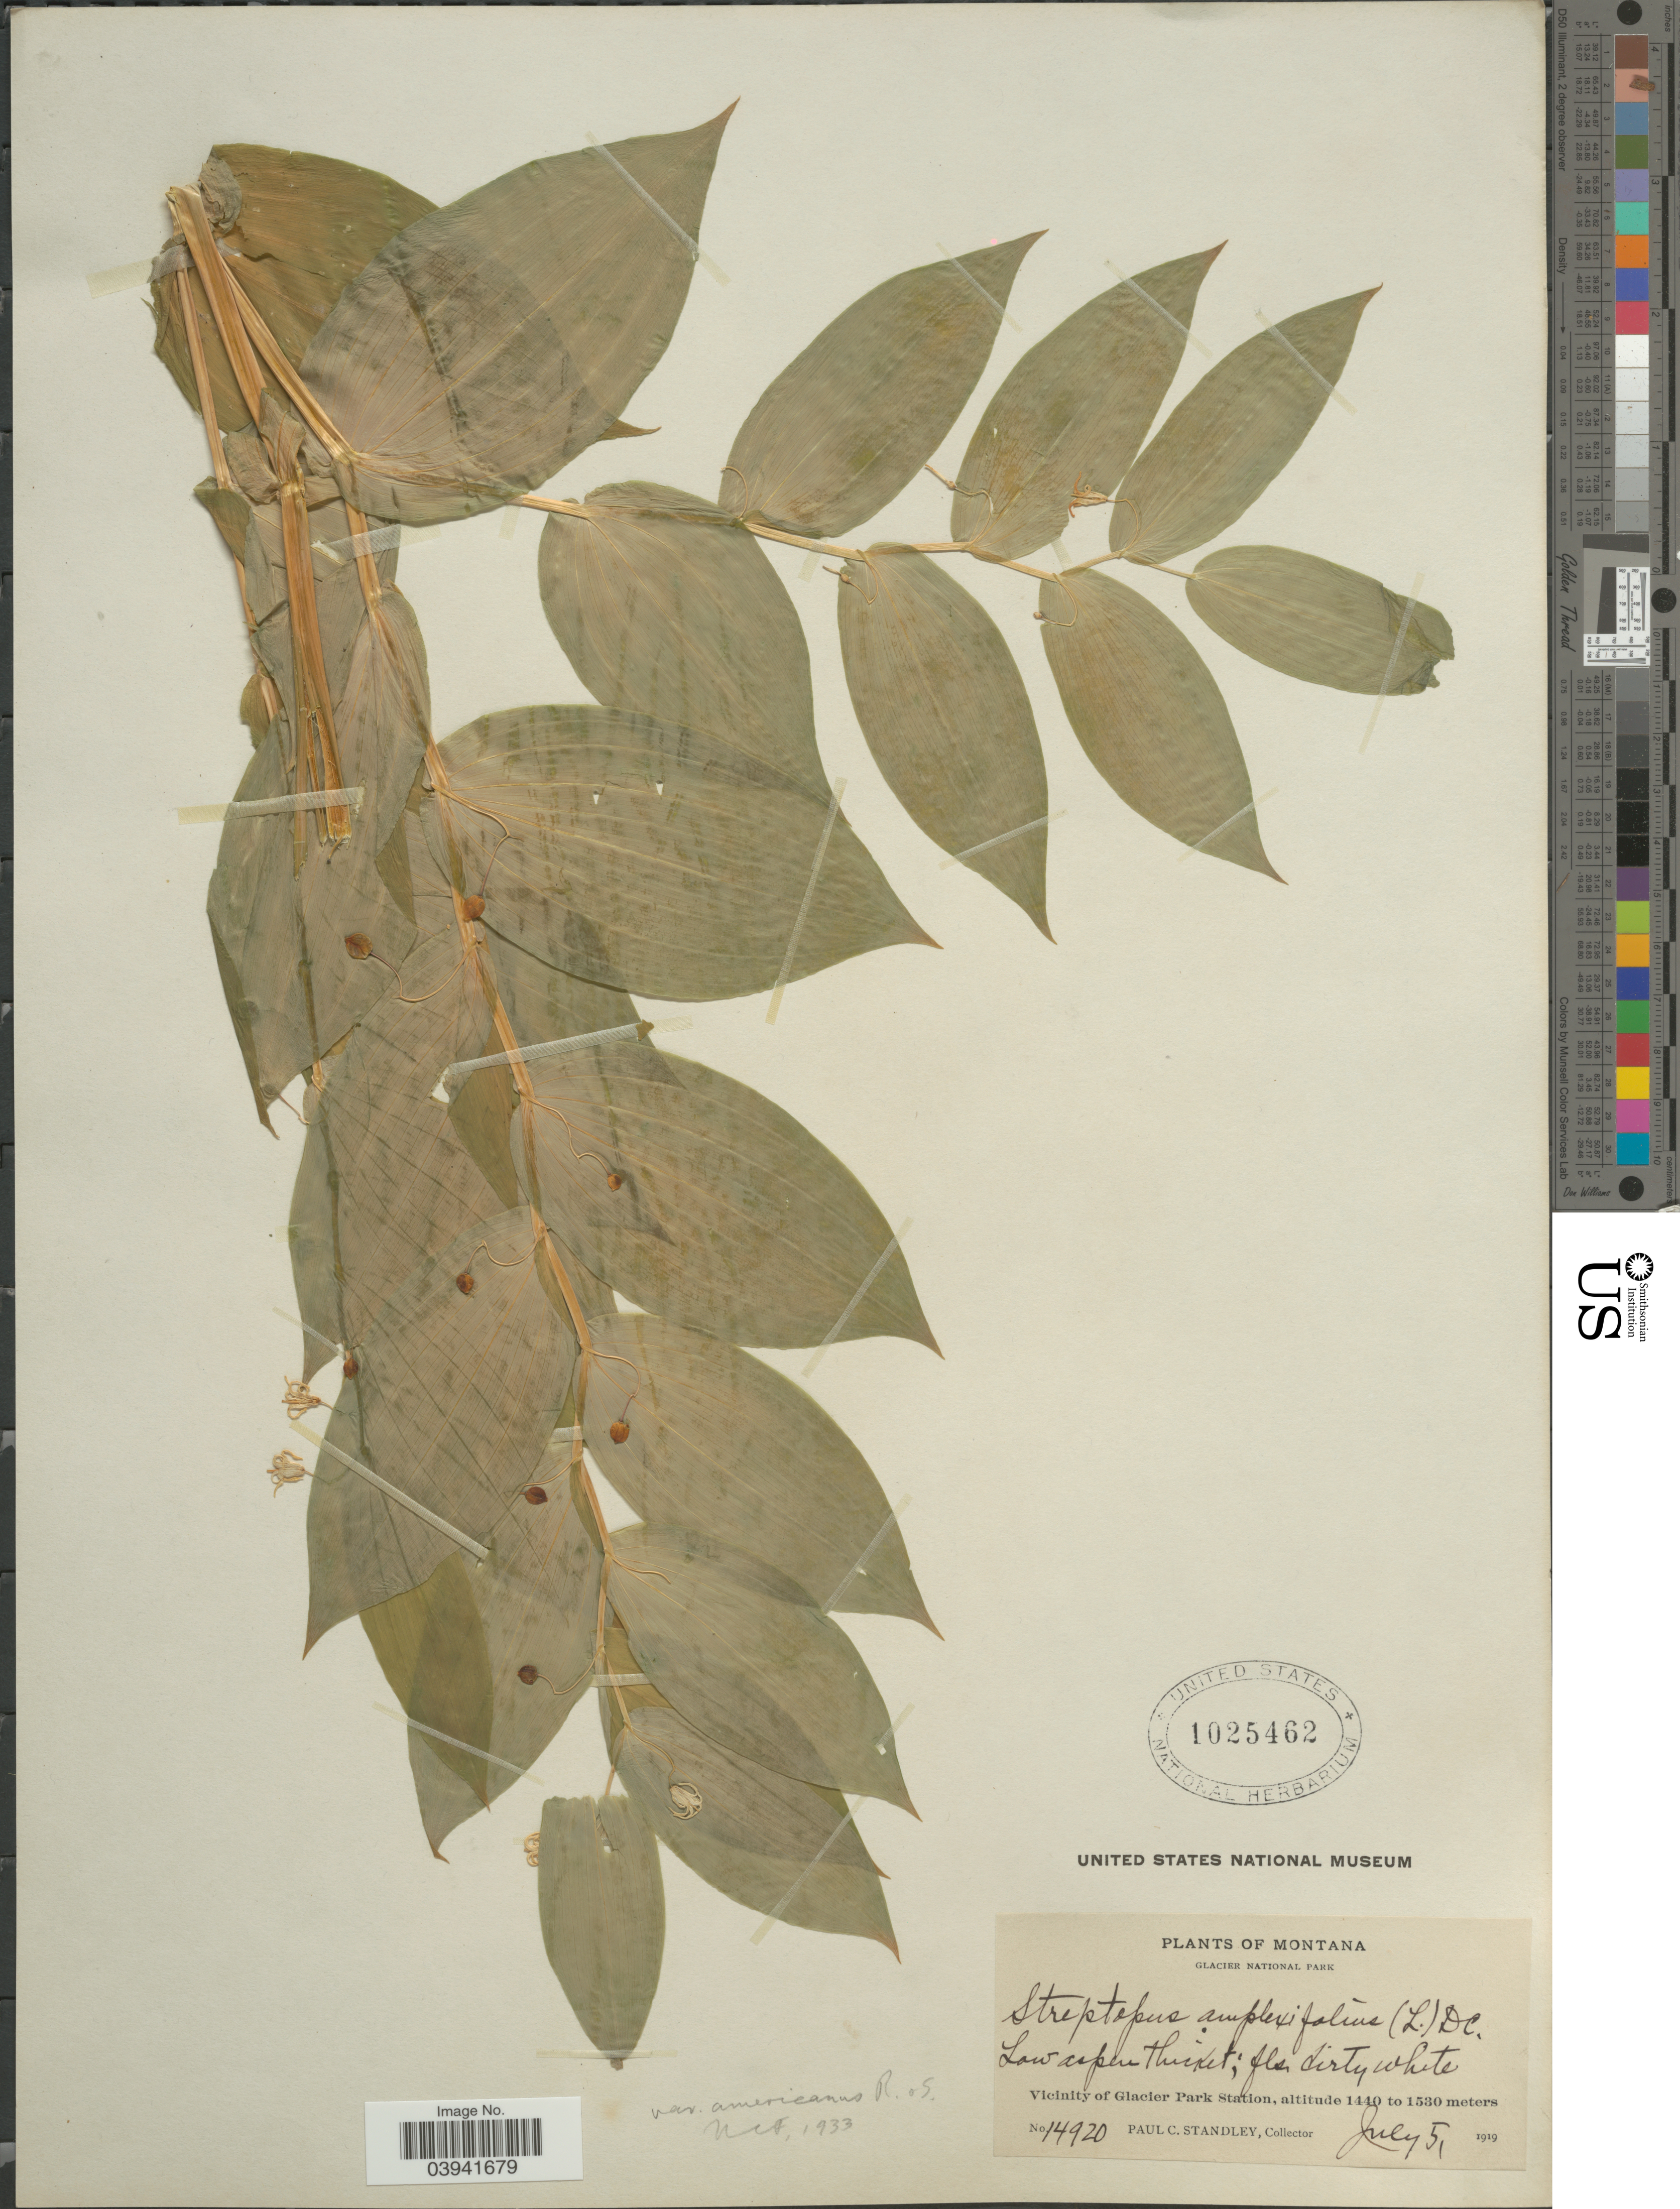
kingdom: Plantae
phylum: Tracheophyta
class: Liliopsida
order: Liliales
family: Liliaceae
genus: Streptopus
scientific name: Streptopus amplexifolius var. americanus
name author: Schult. & Schult. f.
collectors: P. C. Standley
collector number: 14920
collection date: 1919-07-05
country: United States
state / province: Montana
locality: Glacier National Park. Vicinity of Glacier Park Station.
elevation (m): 1440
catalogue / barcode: US 1025462